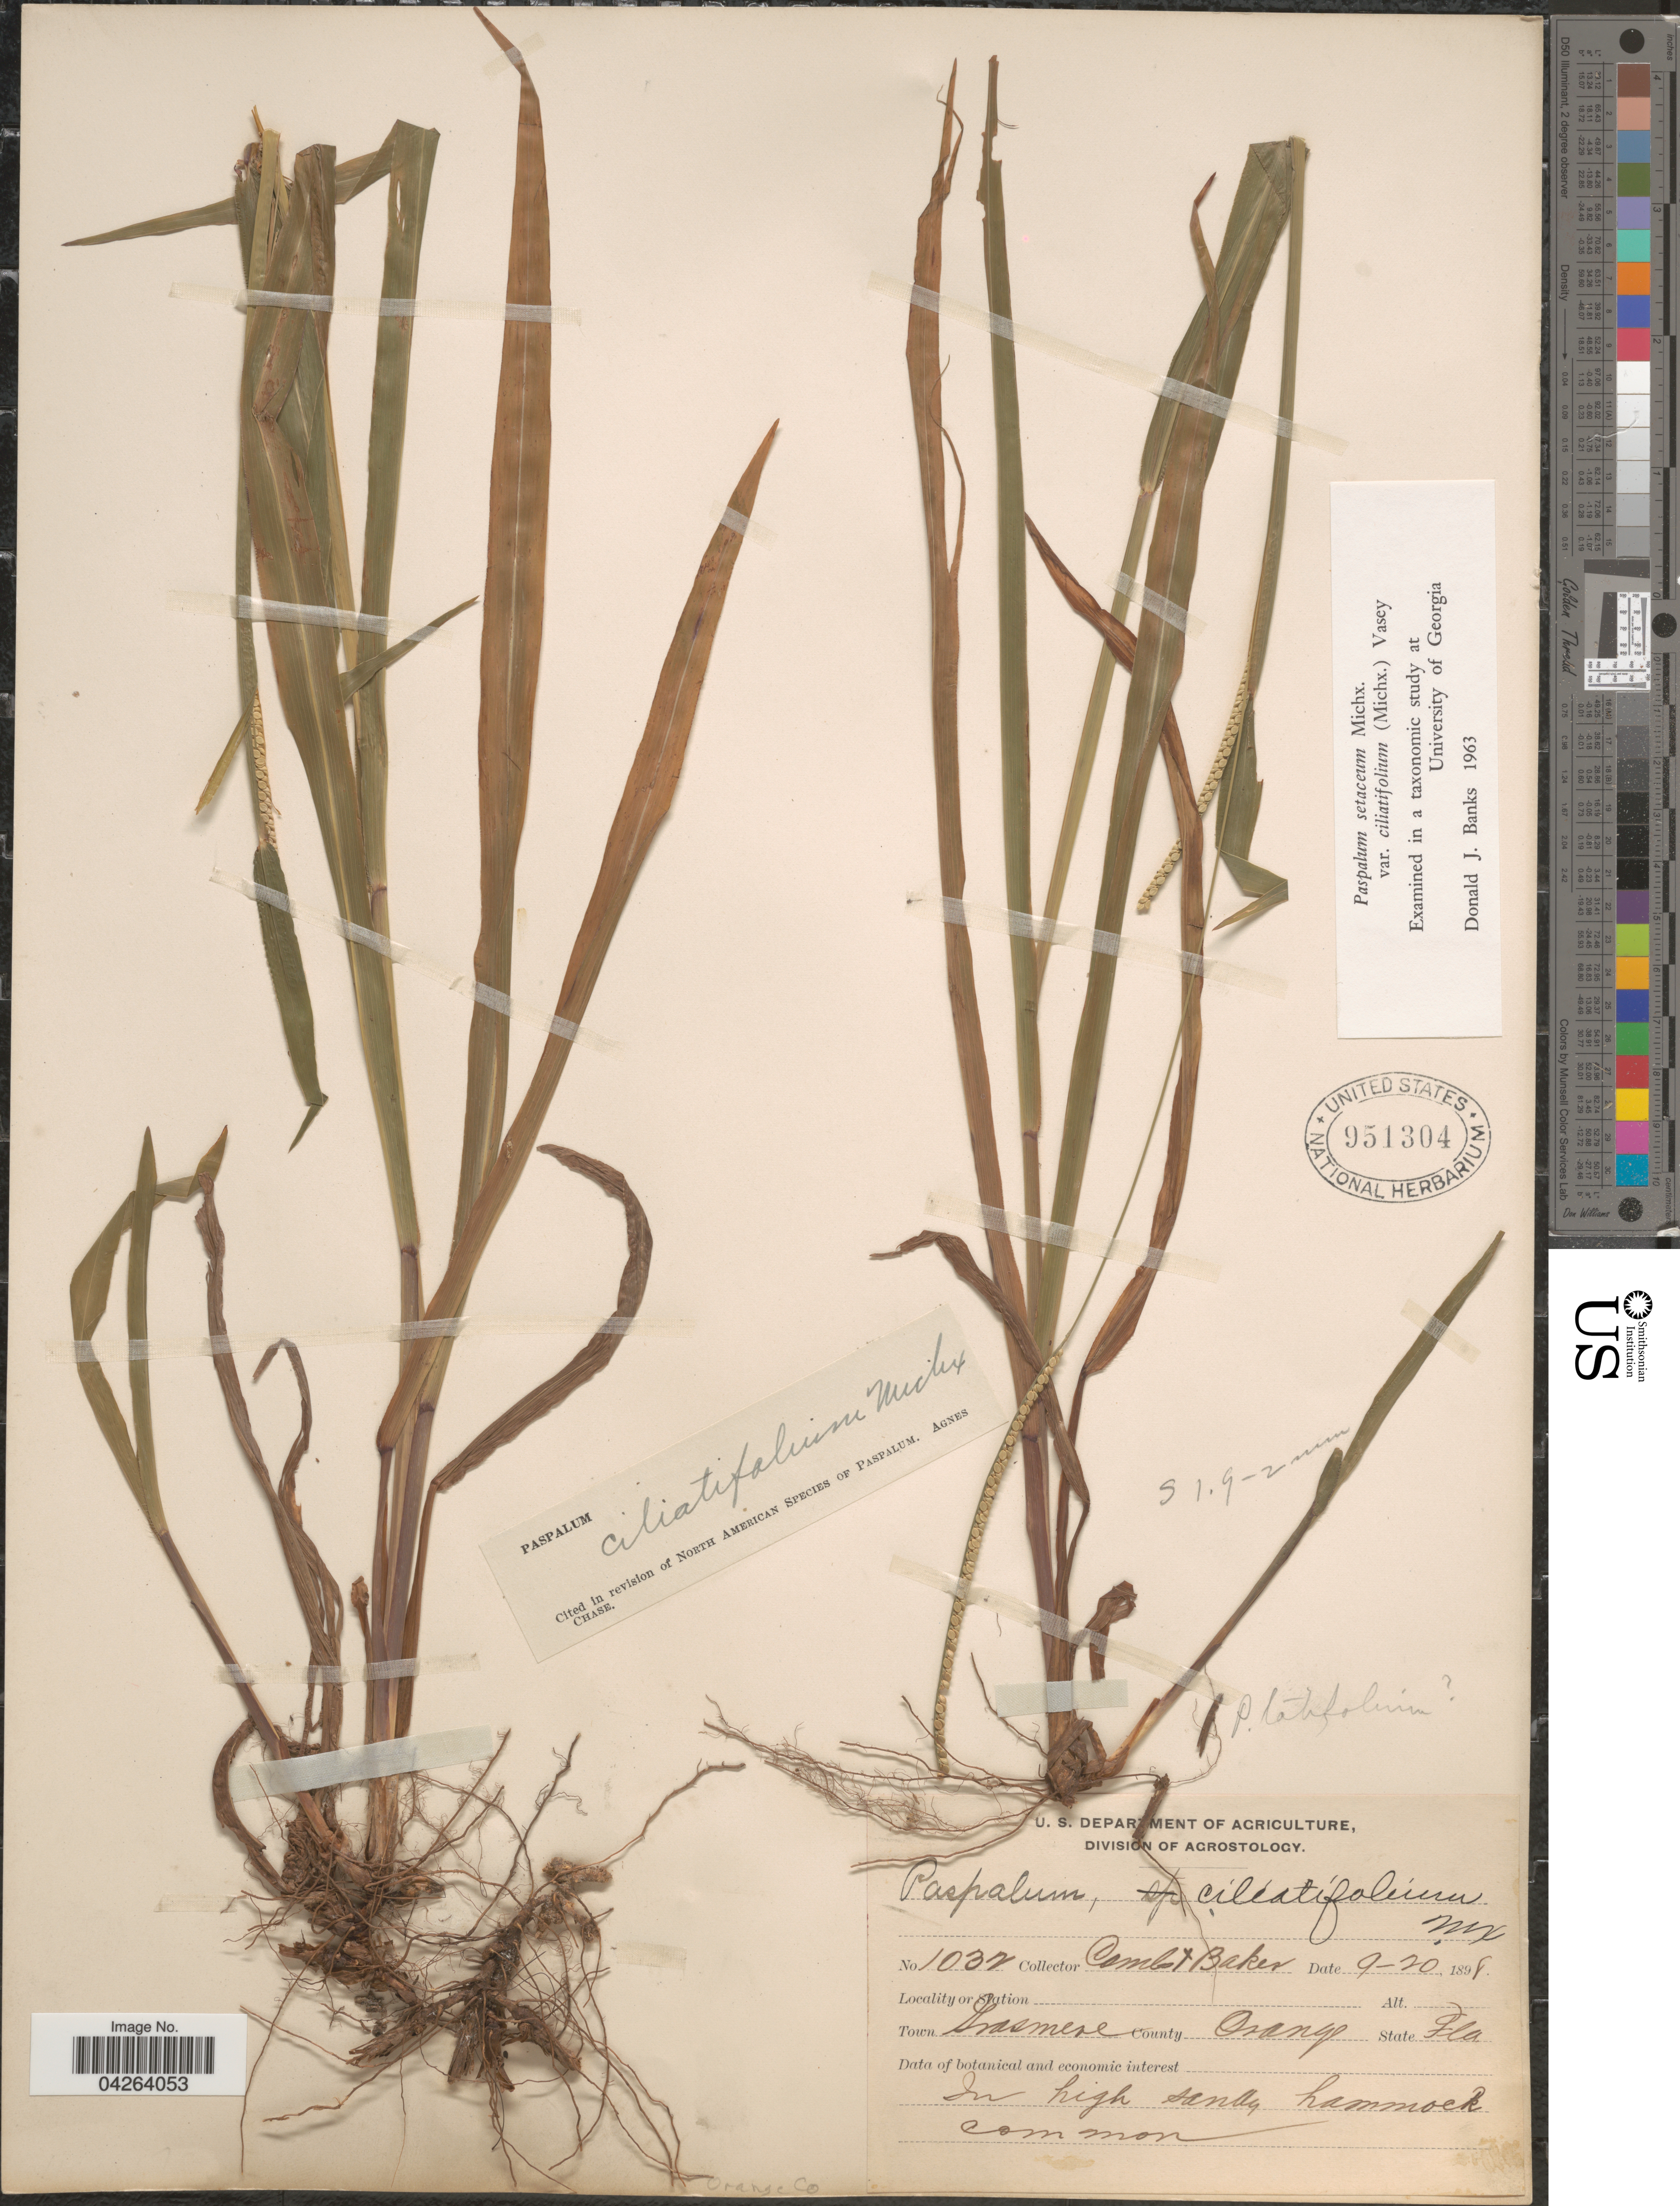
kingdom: Plantae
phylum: Tracheophyta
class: Liliopsida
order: Poales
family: Poaceae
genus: Paspalum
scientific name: Paspalum setaceum var. ciliatifolium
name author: (Michx.) Vasey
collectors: -. Combs & -- Baker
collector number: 1032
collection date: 1898-09-20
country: United States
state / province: Florida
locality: Town Grasmere. County Orange. In high sandy hammock.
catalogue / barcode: US 951304